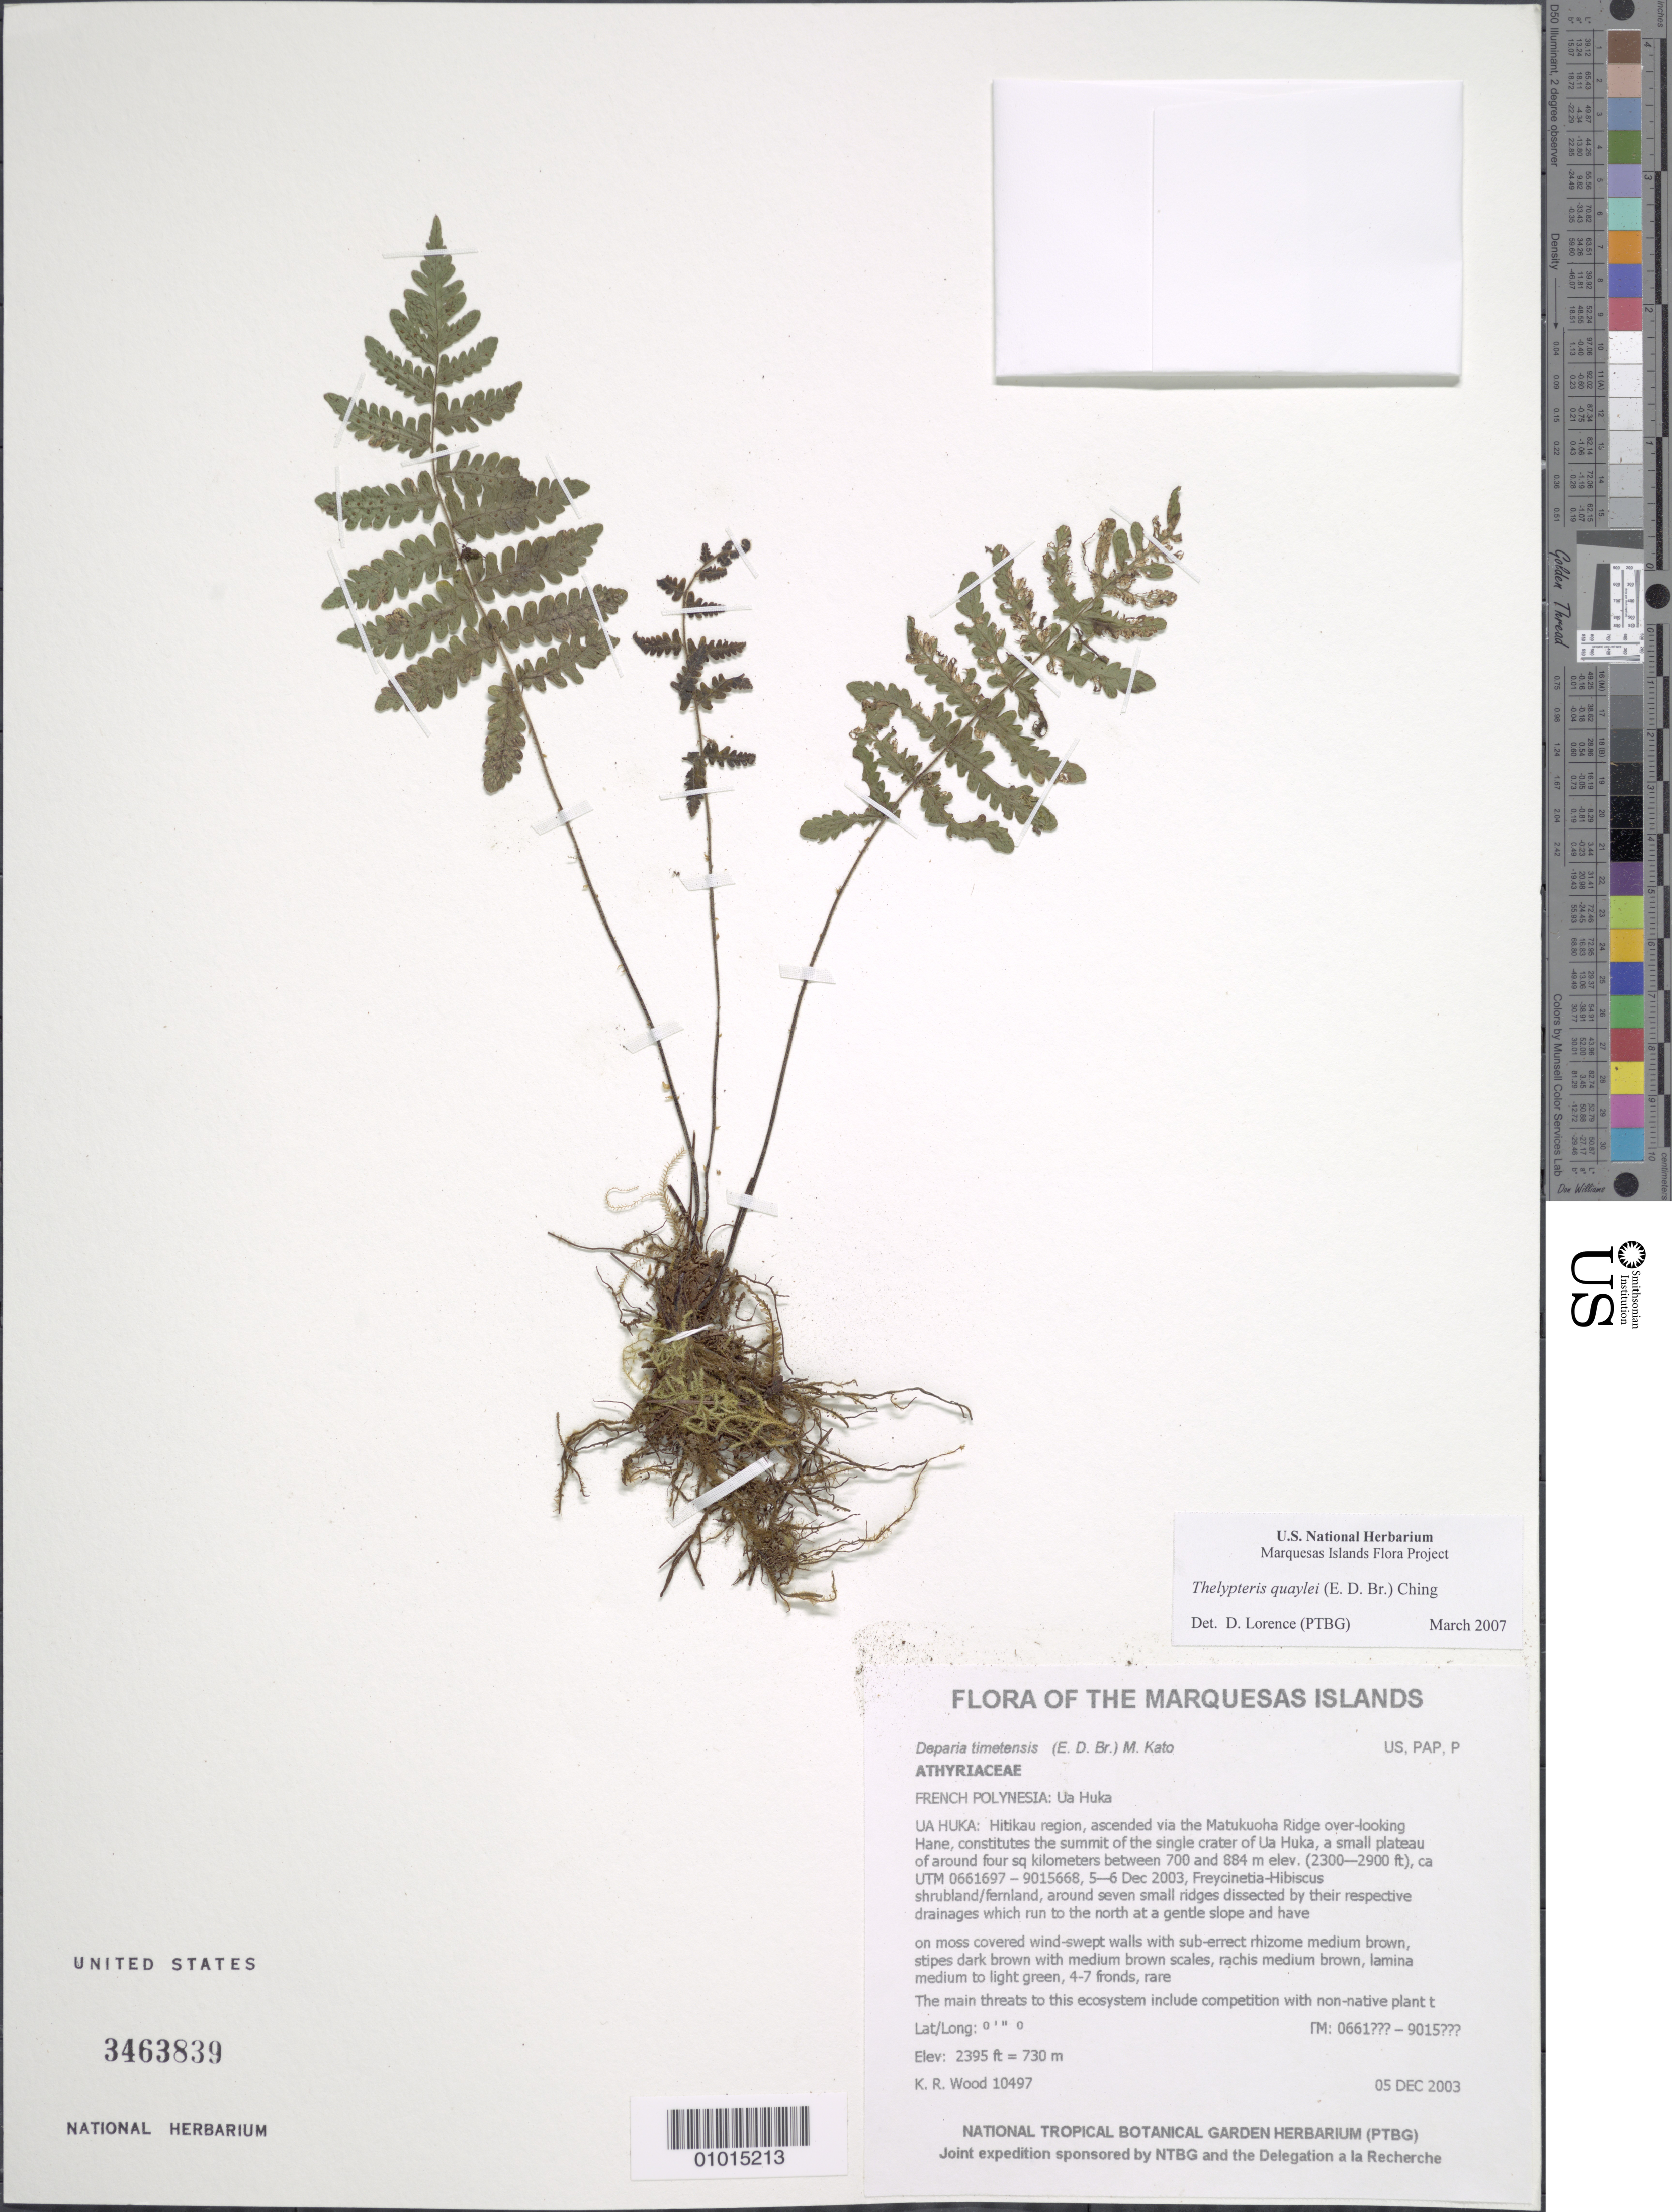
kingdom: Plantae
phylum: Tracheophyta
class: Polypodiopsida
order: Polypodiales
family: Thelypteridaceae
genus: Coryphopteris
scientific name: Coryphopteris quaylei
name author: (E.D. Br.) Holttum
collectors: K. R. Wood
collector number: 10497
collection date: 2003-12-05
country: French Polynesia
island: Ua Huka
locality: Hitikau region, ascended via the Matukuoha Ridge over-looking Hane, constitutes the summit of the single crater of Ua Huka, a small plateau of around four sq kilometers between 700 and 884 m elev.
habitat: Low-slope, N aspect, steep slope, scattered, wet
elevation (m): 730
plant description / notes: Competition with non-native plant taxa or animals that could make their way up from the lower regions. The area should be biologically monitored periodically for any such threats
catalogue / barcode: US 3463839